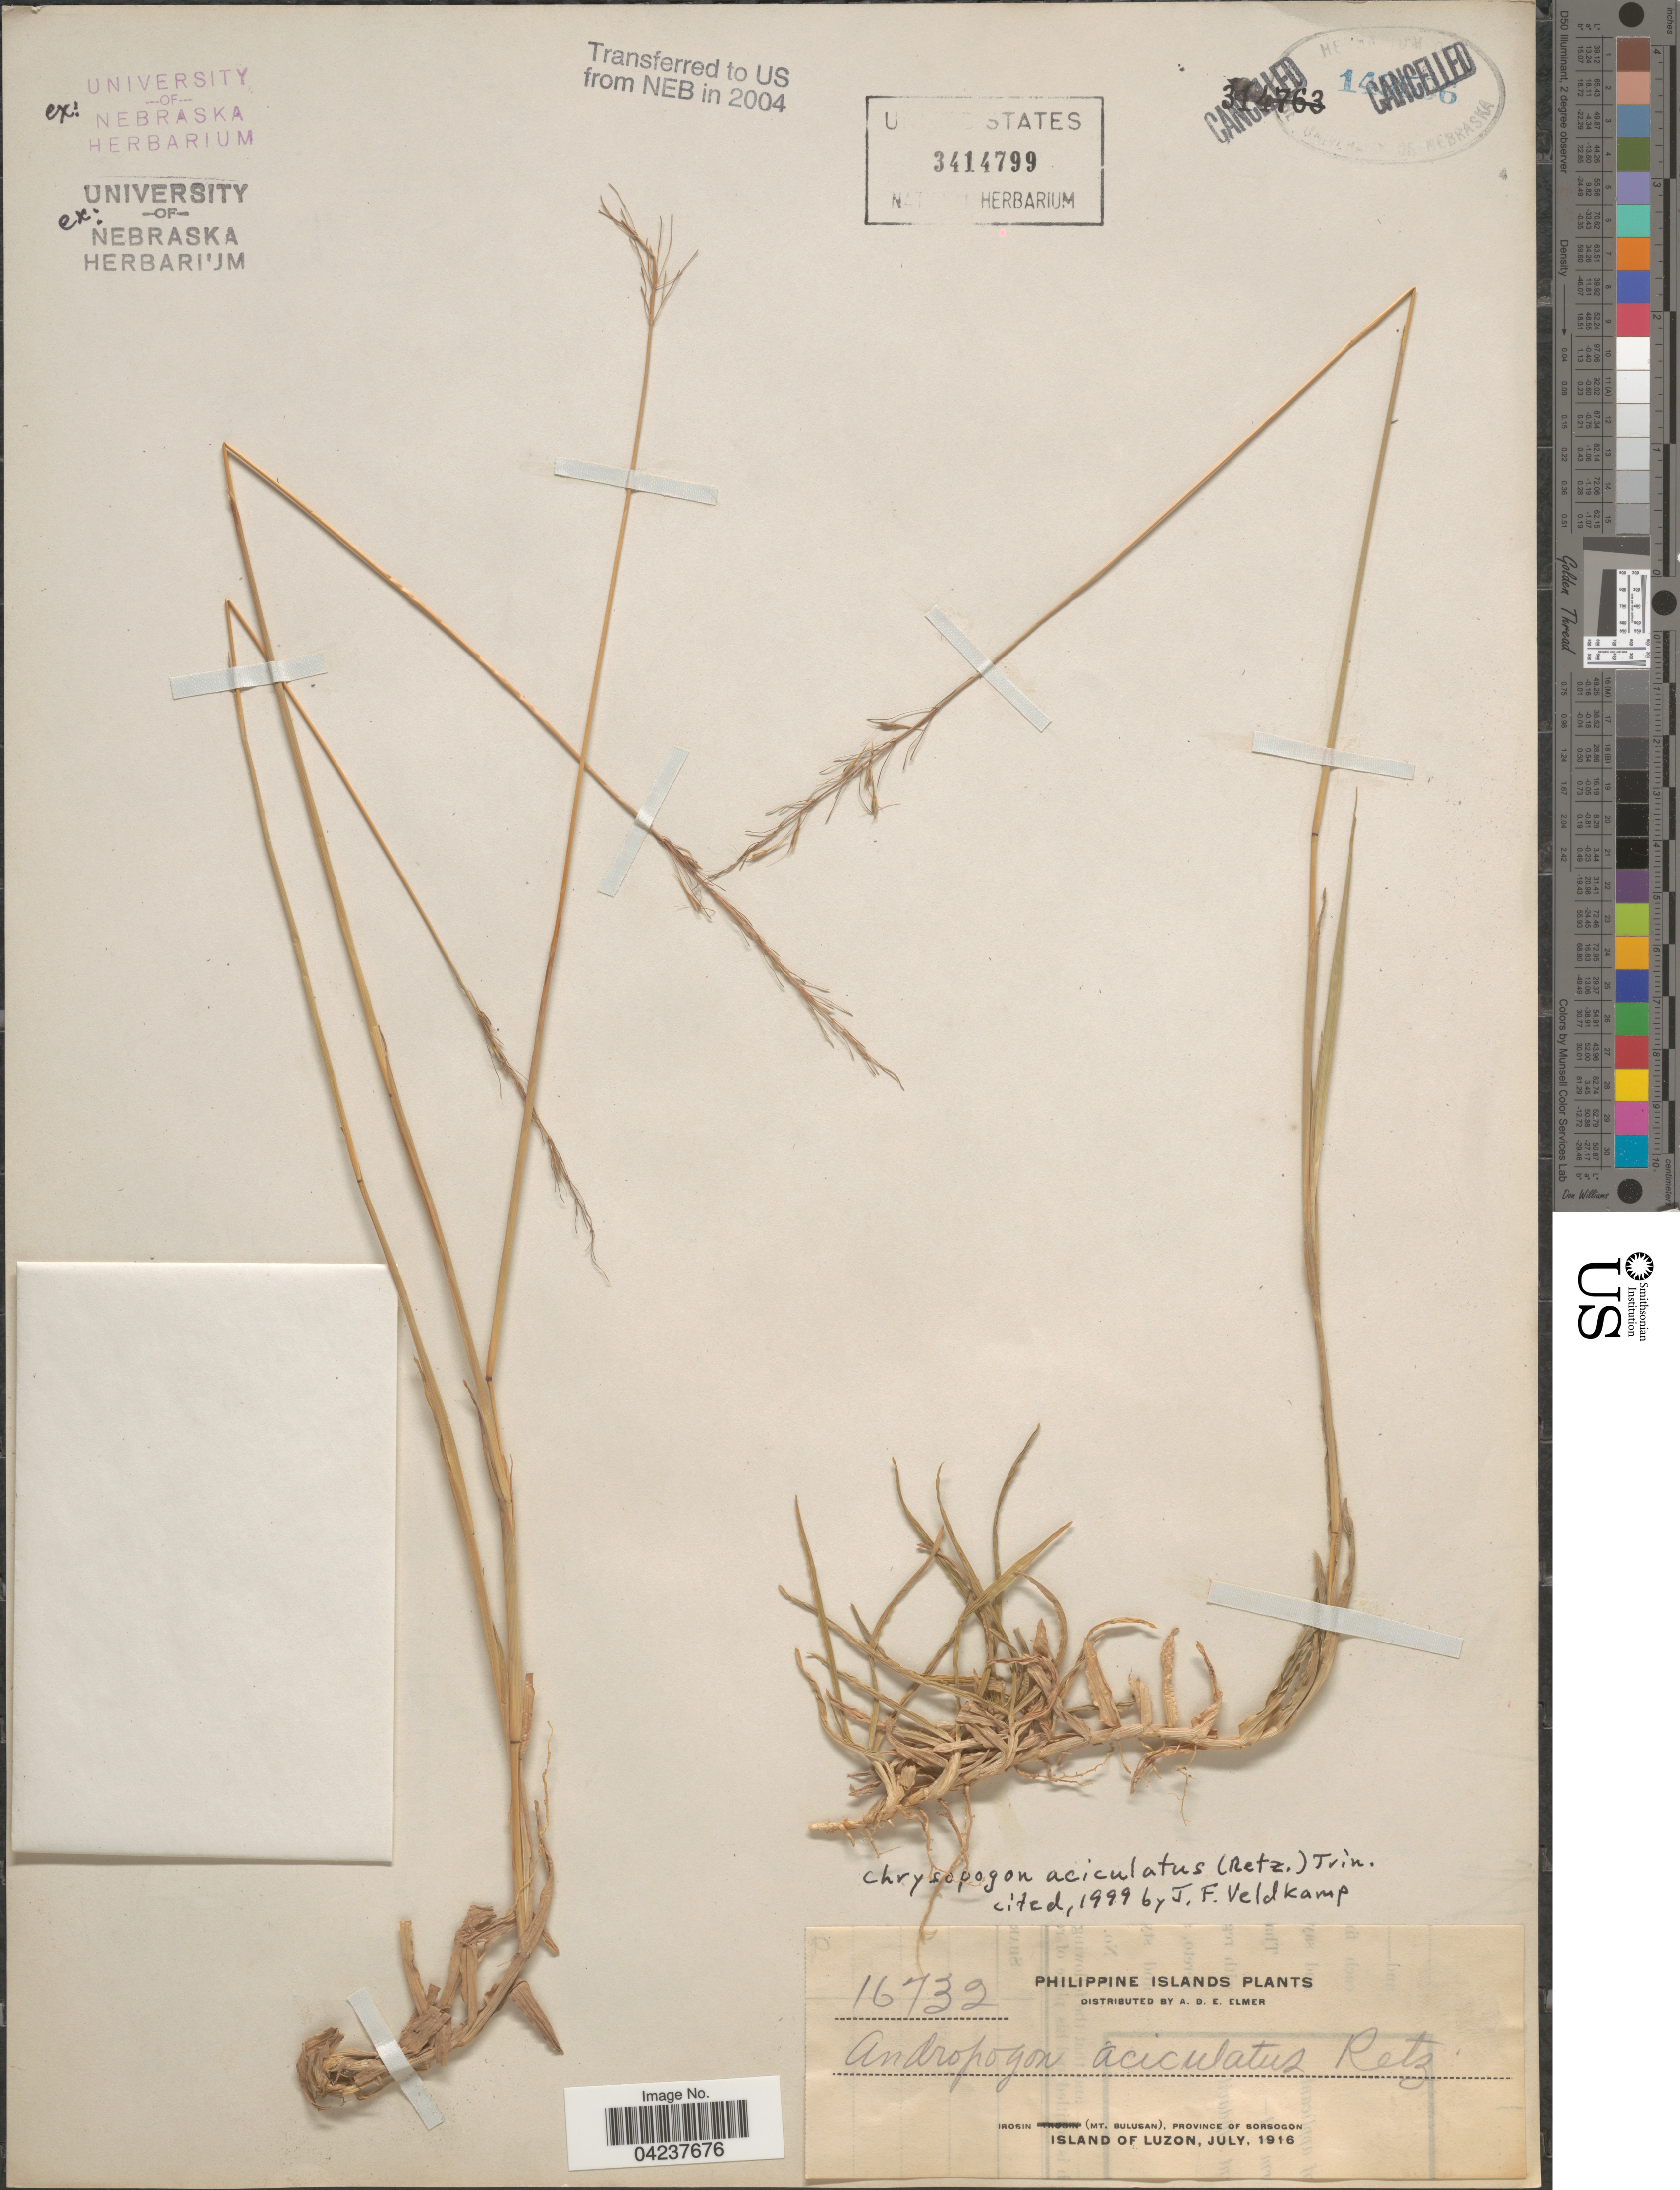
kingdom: Plantae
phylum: Tracheophyta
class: Liliopsida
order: Poales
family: Poaceae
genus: Chrysopogon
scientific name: Chrysopogon aciculatus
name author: (Retz.) Trin.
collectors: A. D. E. Elmer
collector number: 16732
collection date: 1916-07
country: Philippines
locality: Philippine Islands. Irosin (Mt. Bulusan), Province of Sorsogon. Island of Luzon.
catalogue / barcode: US 3414799